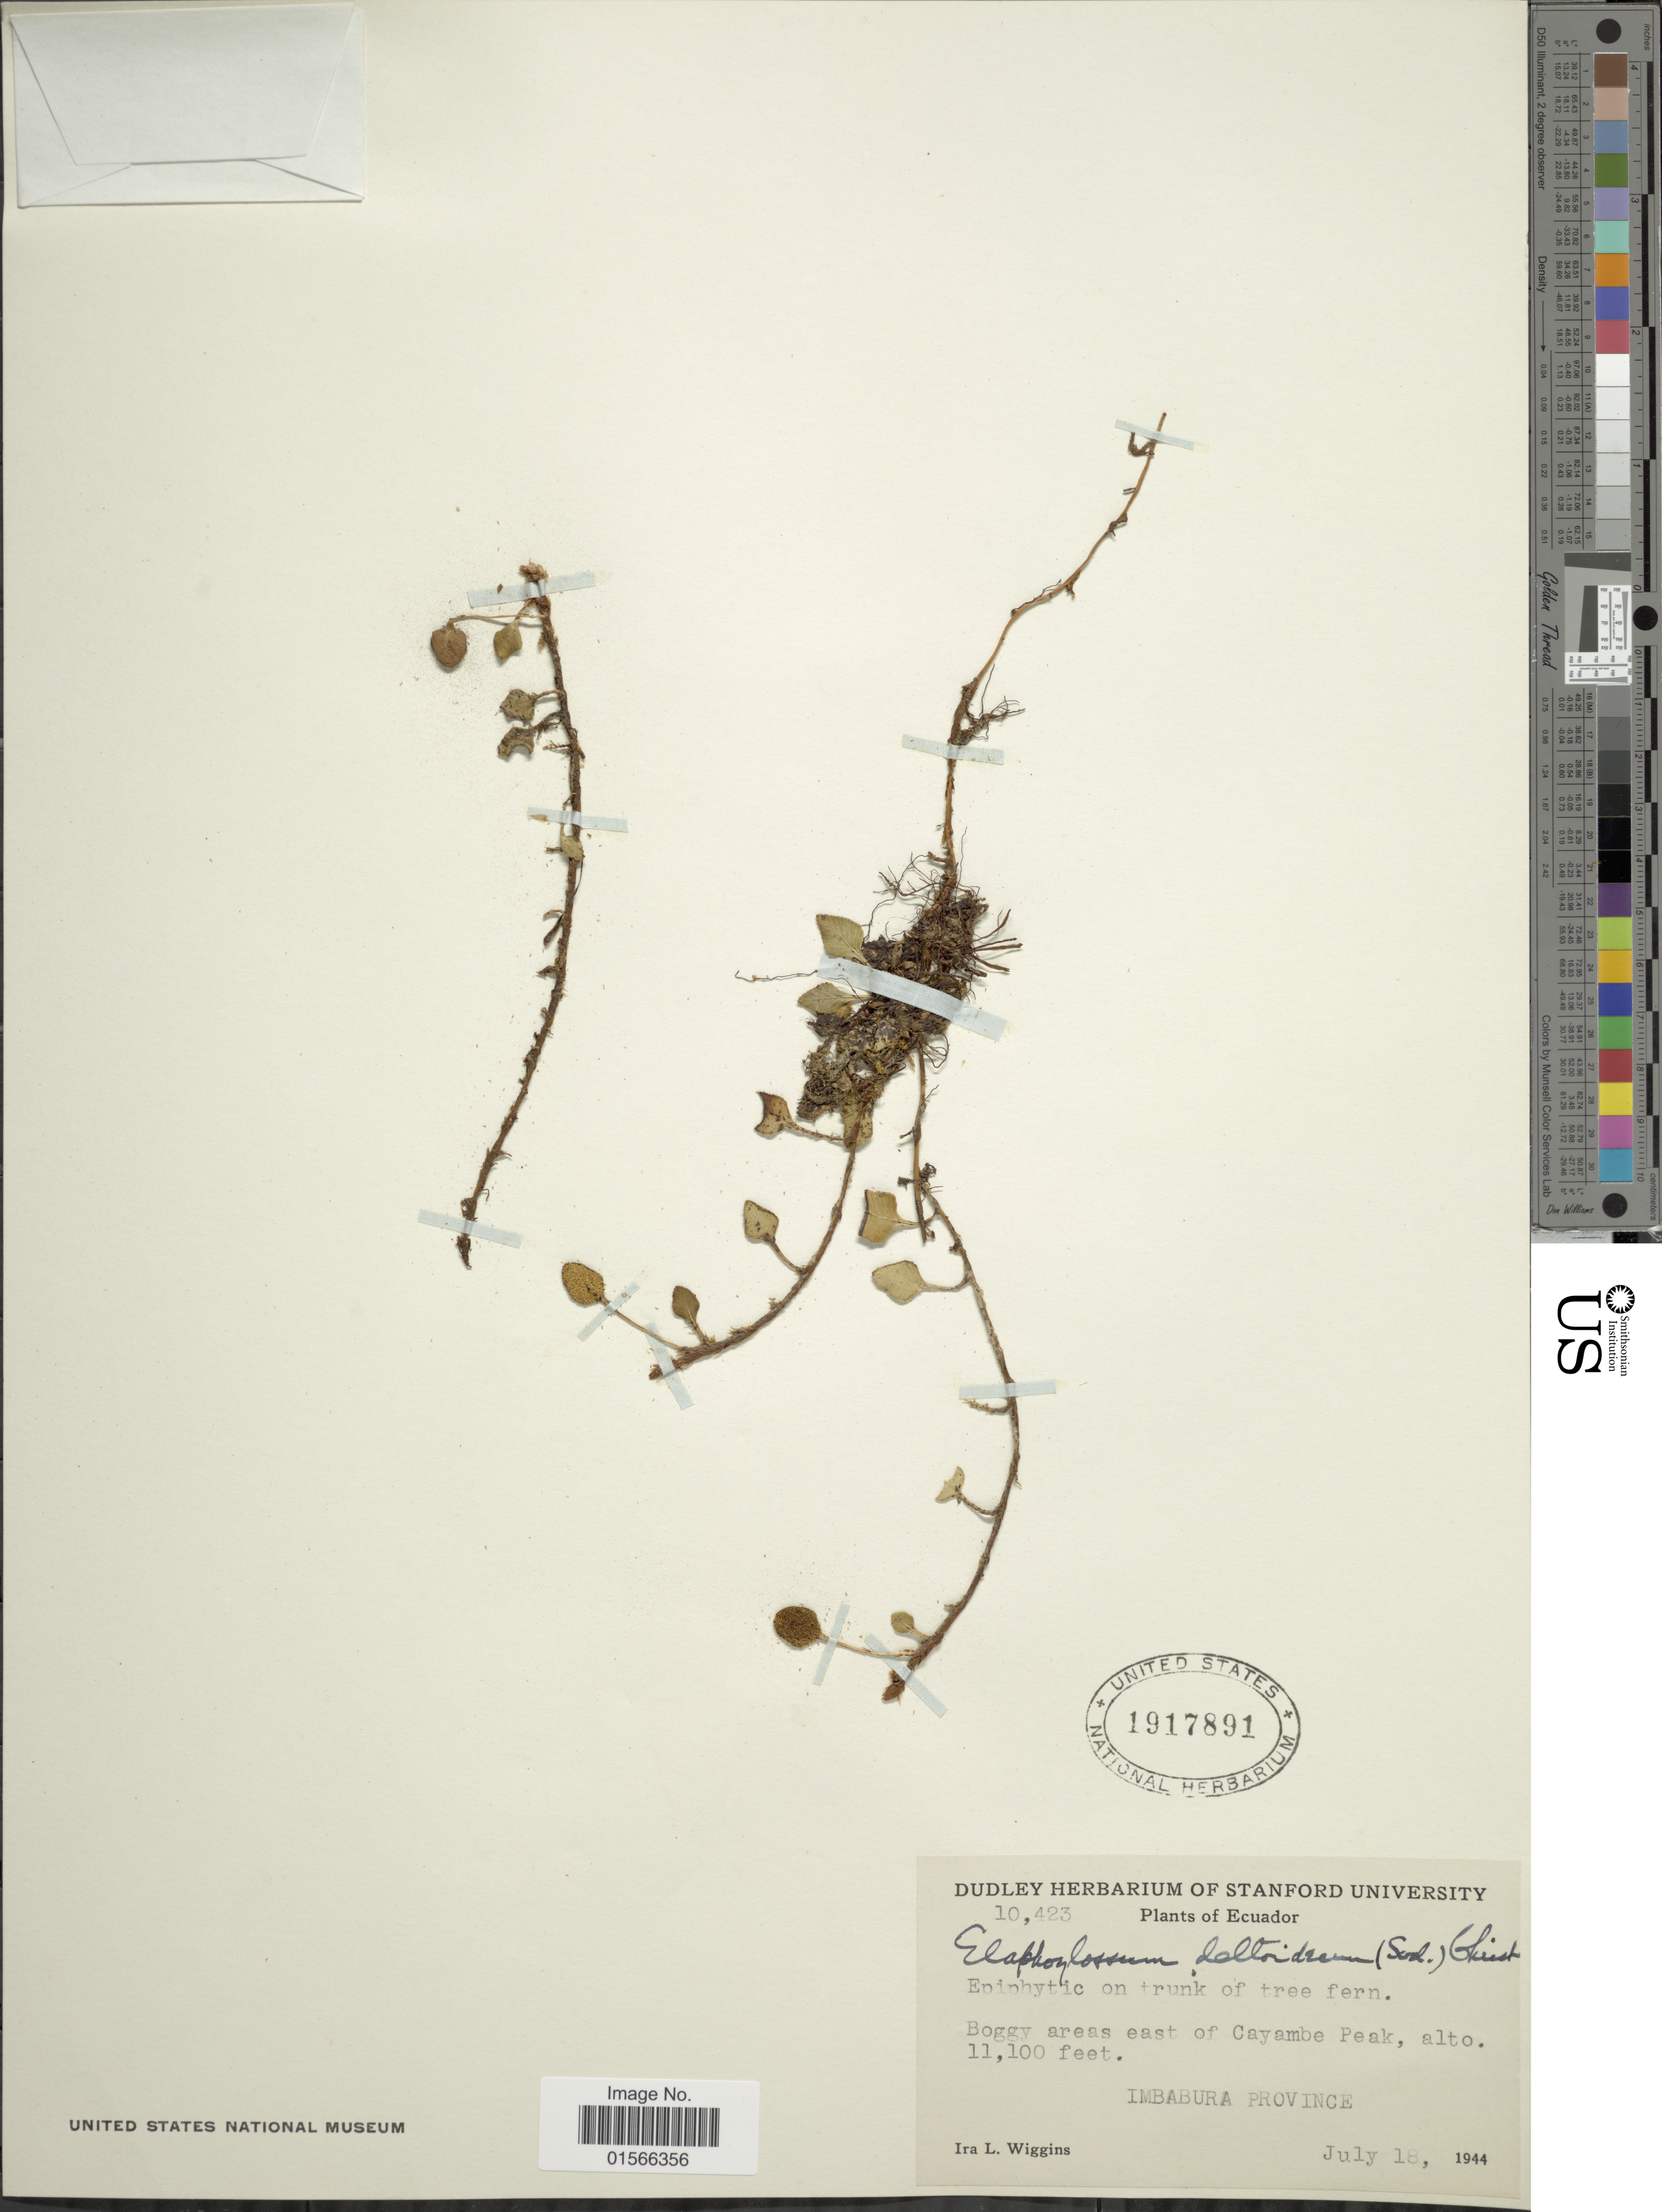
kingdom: Plantae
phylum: Tracheophyta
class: Polypodiopsida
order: Polypodiales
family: Dryopteridaceae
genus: Elaphoglossum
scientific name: Elaphoglossum andreanum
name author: Christ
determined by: Vasco, A.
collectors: I. L. Wiggins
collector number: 10423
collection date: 1944-07-18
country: Ecuador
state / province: Imbabura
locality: Boggy areas east of Cayambe Peak, Alto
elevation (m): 3383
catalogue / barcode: US 1917891